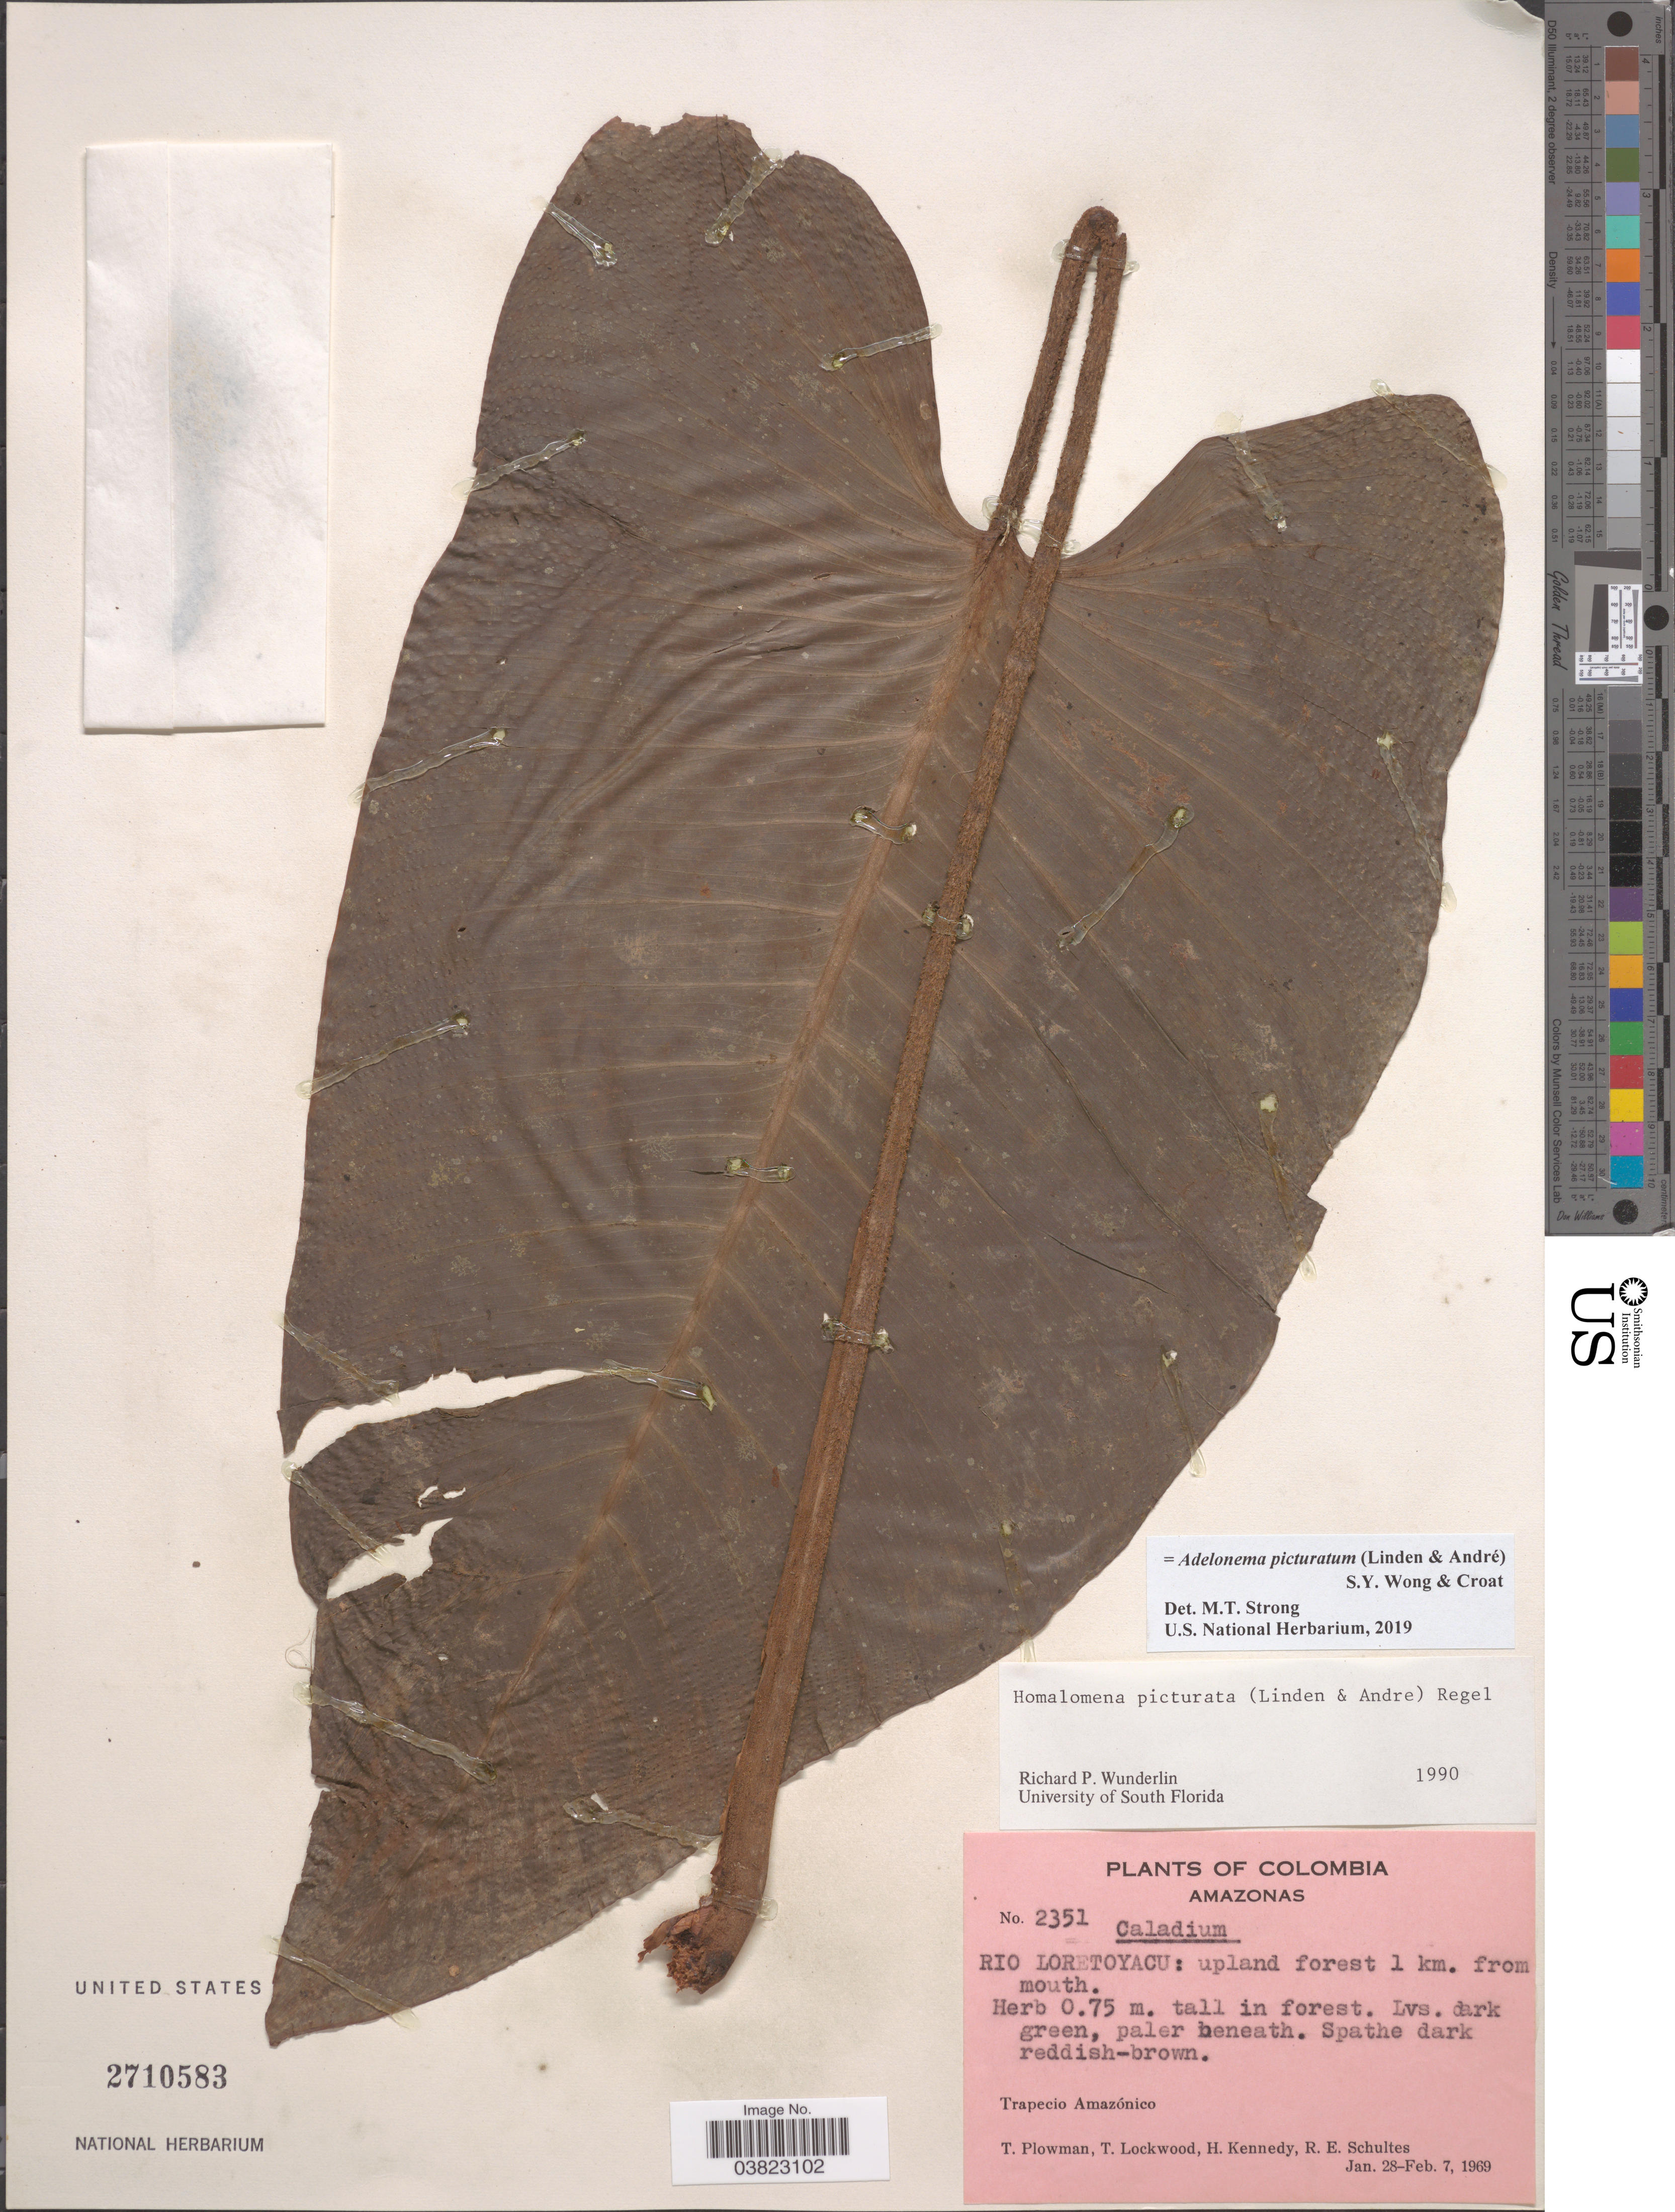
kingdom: Plantae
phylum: Tracheophyta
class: Liliopsida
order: Alismatales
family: Araceae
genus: Adelonema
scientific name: Adelonema picturatum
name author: (Linden & André) S.Y. Wong & Croat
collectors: T. Plowman, T. Lockwood, H. Kennedy & R. E. Schultes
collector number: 2351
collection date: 1969-01-28/1969-02-07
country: Colombia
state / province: Amazônas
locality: Rio Loretoyacu: upland forest 1 km. from mouth. Trapecio Amazónico.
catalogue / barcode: US 2710583